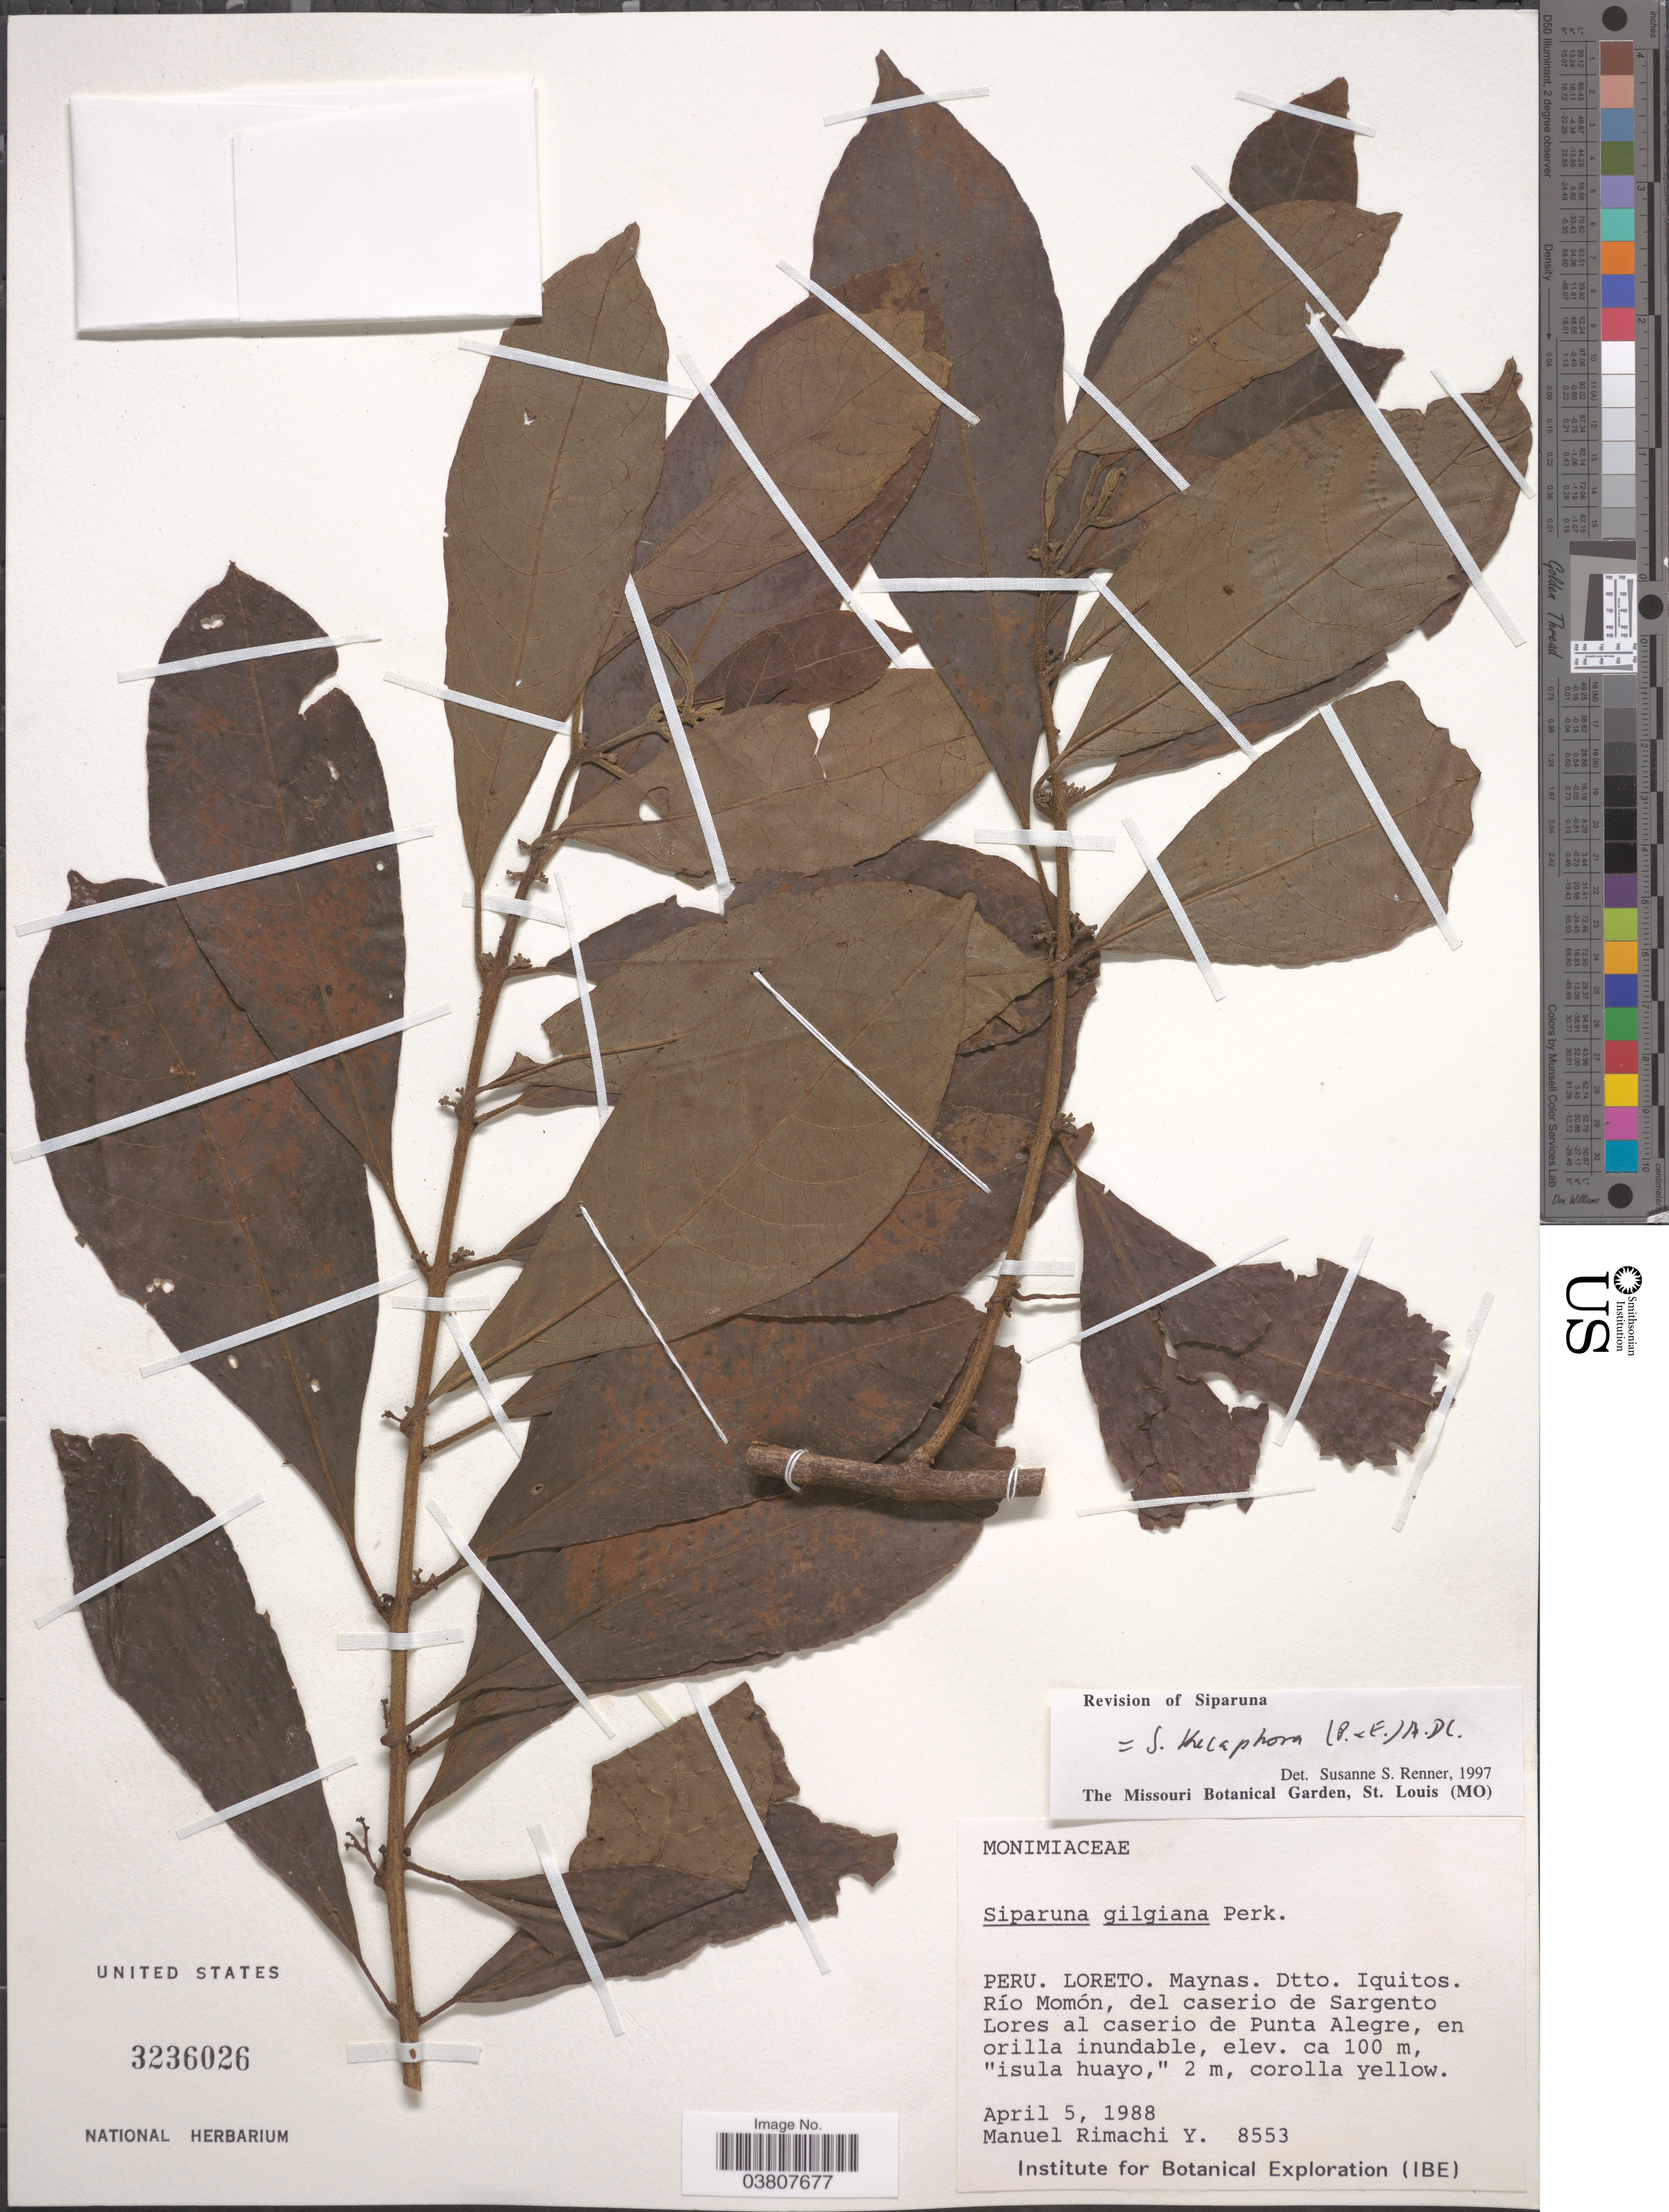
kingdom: Plantae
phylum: Tracheophyta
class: Magnoliopsida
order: Laurales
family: Siparunaceae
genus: Siparuna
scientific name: Siparuna thecaphora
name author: (Poepp. & Endl.) A. DC.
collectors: M. Rimachi Y.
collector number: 8553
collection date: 1988-04-05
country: Peru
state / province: Loreto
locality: Maynas. Dtto. Iquitos. Río Momón, del caserio de Sargento Lores al caserio de Punta Alegre, en orilla inundable.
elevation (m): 100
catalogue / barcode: US 3236026